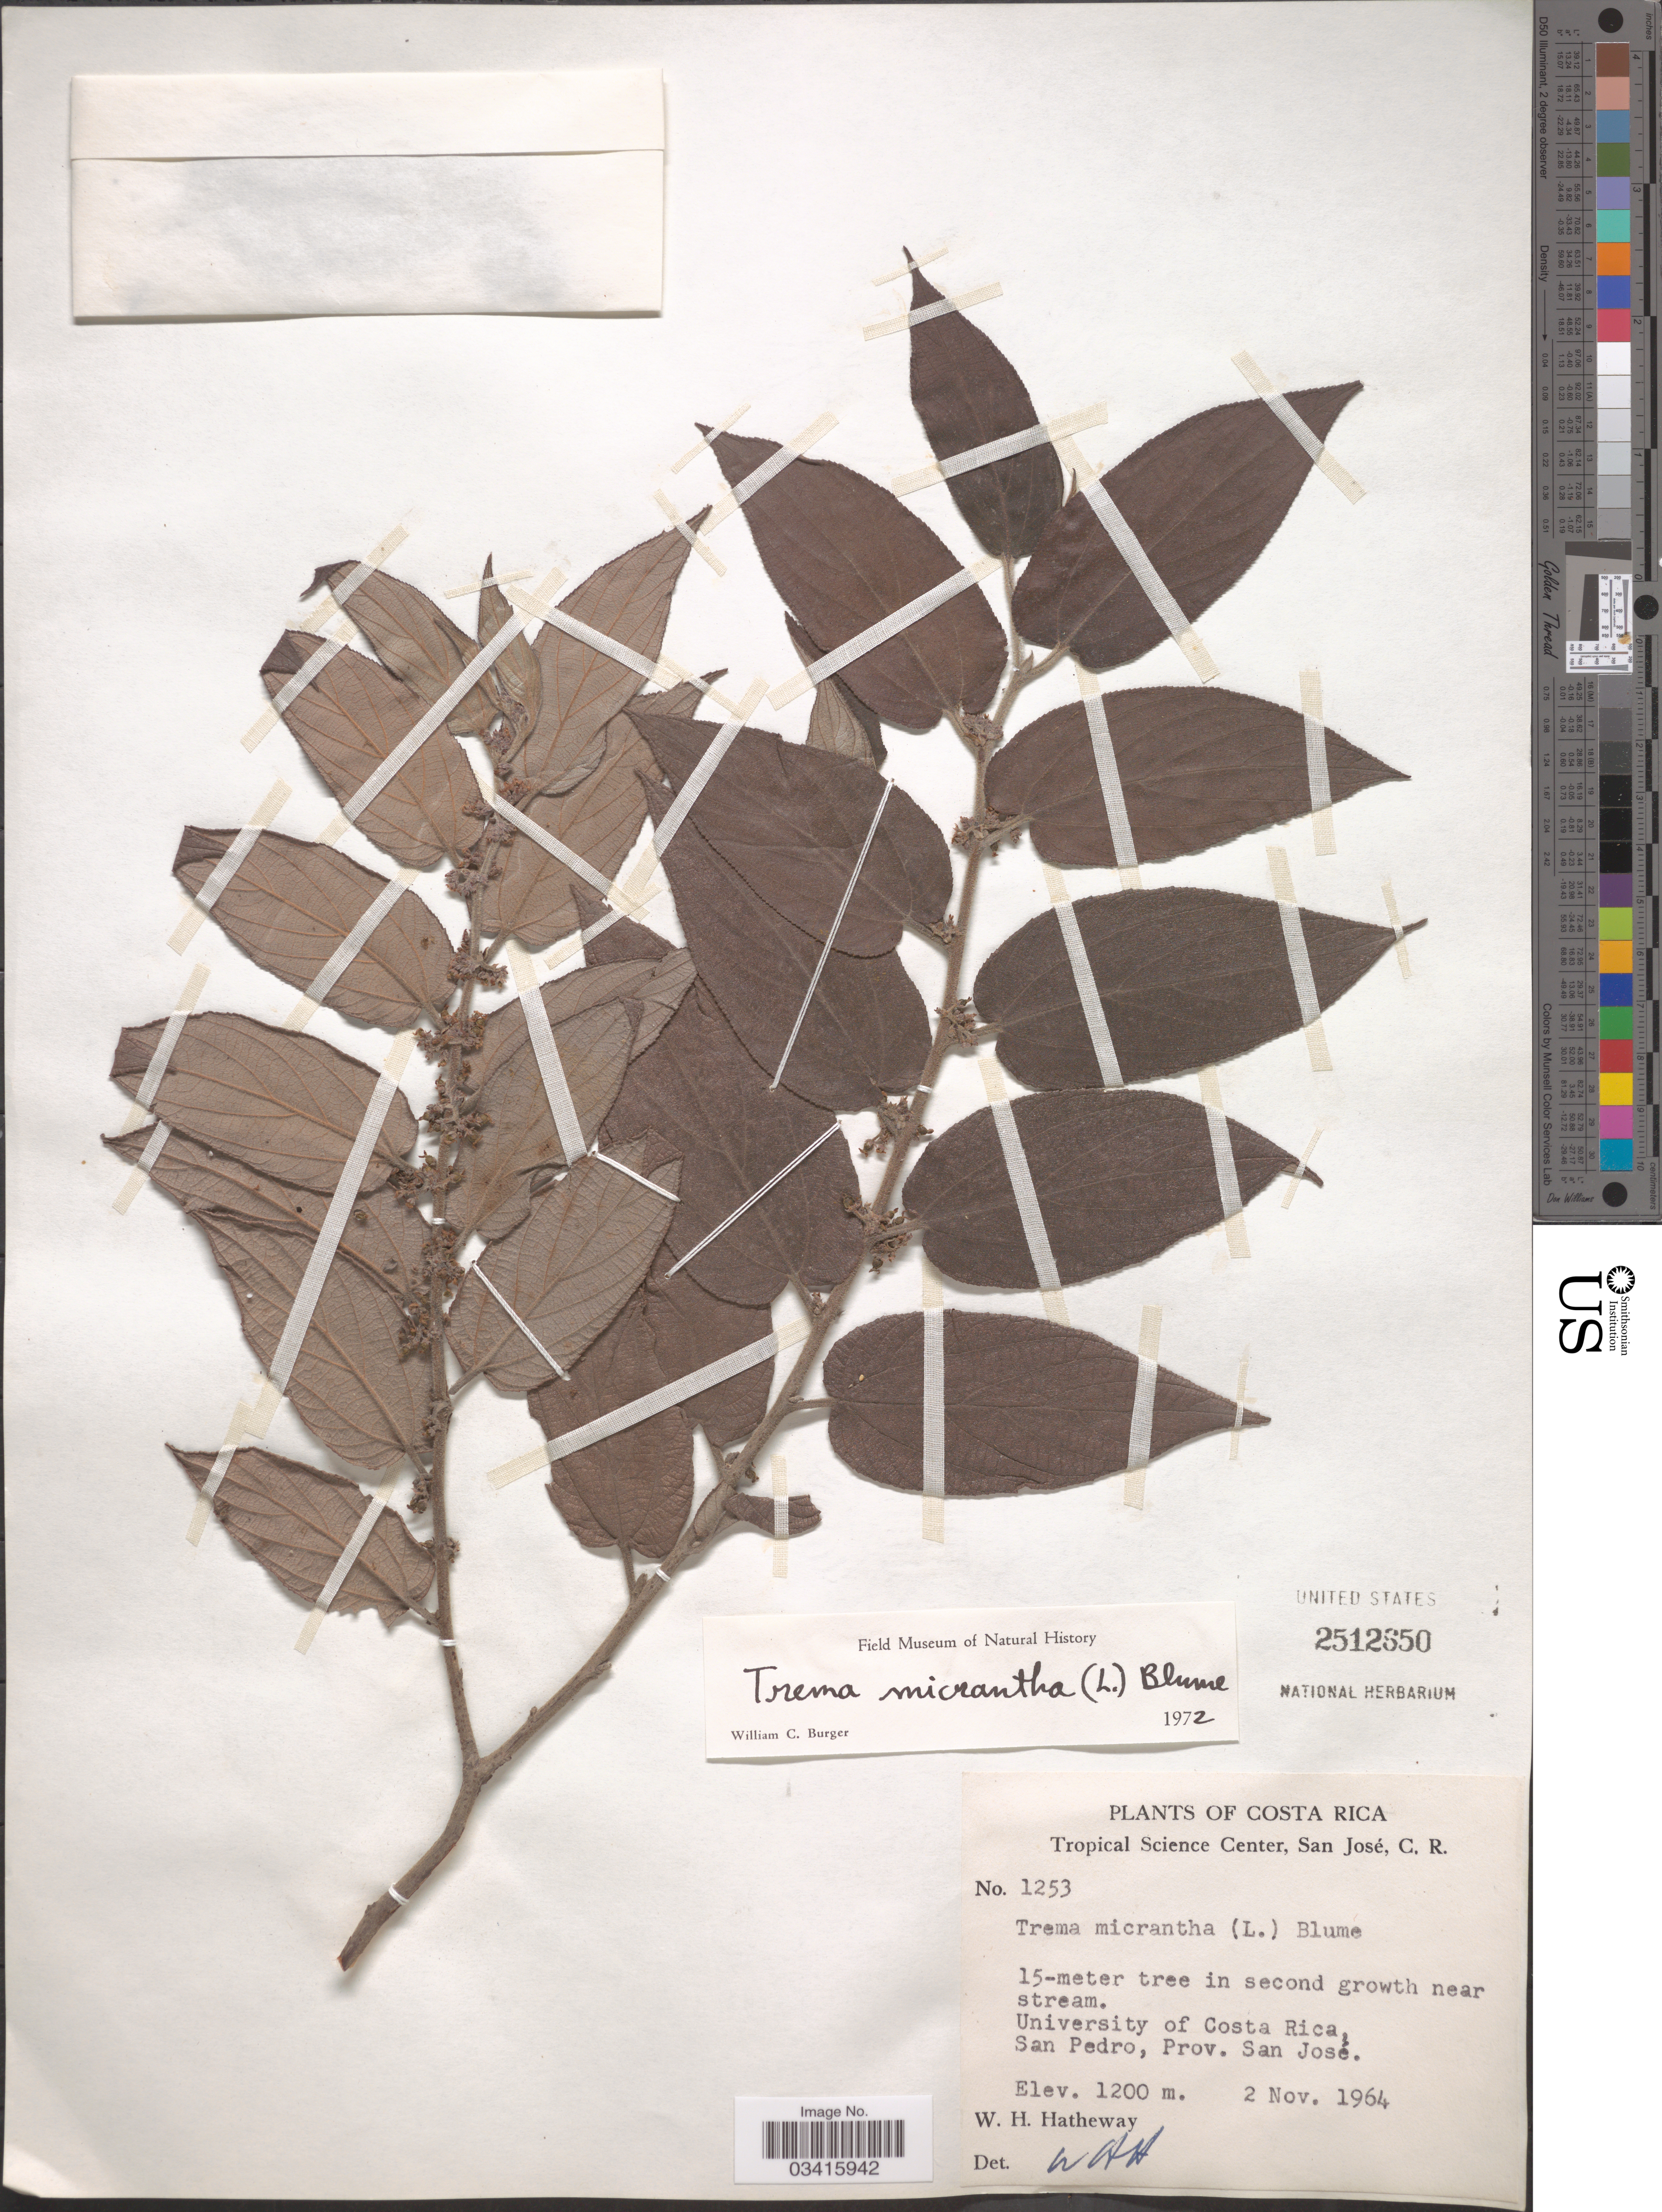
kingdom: Plantae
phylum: Tracheophyta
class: Magnoliopsida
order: Rosales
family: Cannabaceae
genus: Trema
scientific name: Trema micranthum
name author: (L.) Blume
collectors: W. H. Hatheway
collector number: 1253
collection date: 1964-11-02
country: Costa Rica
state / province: San José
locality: Near stream. University of Costa Rica, San Pedro.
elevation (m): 1200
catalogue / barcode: US 2512650